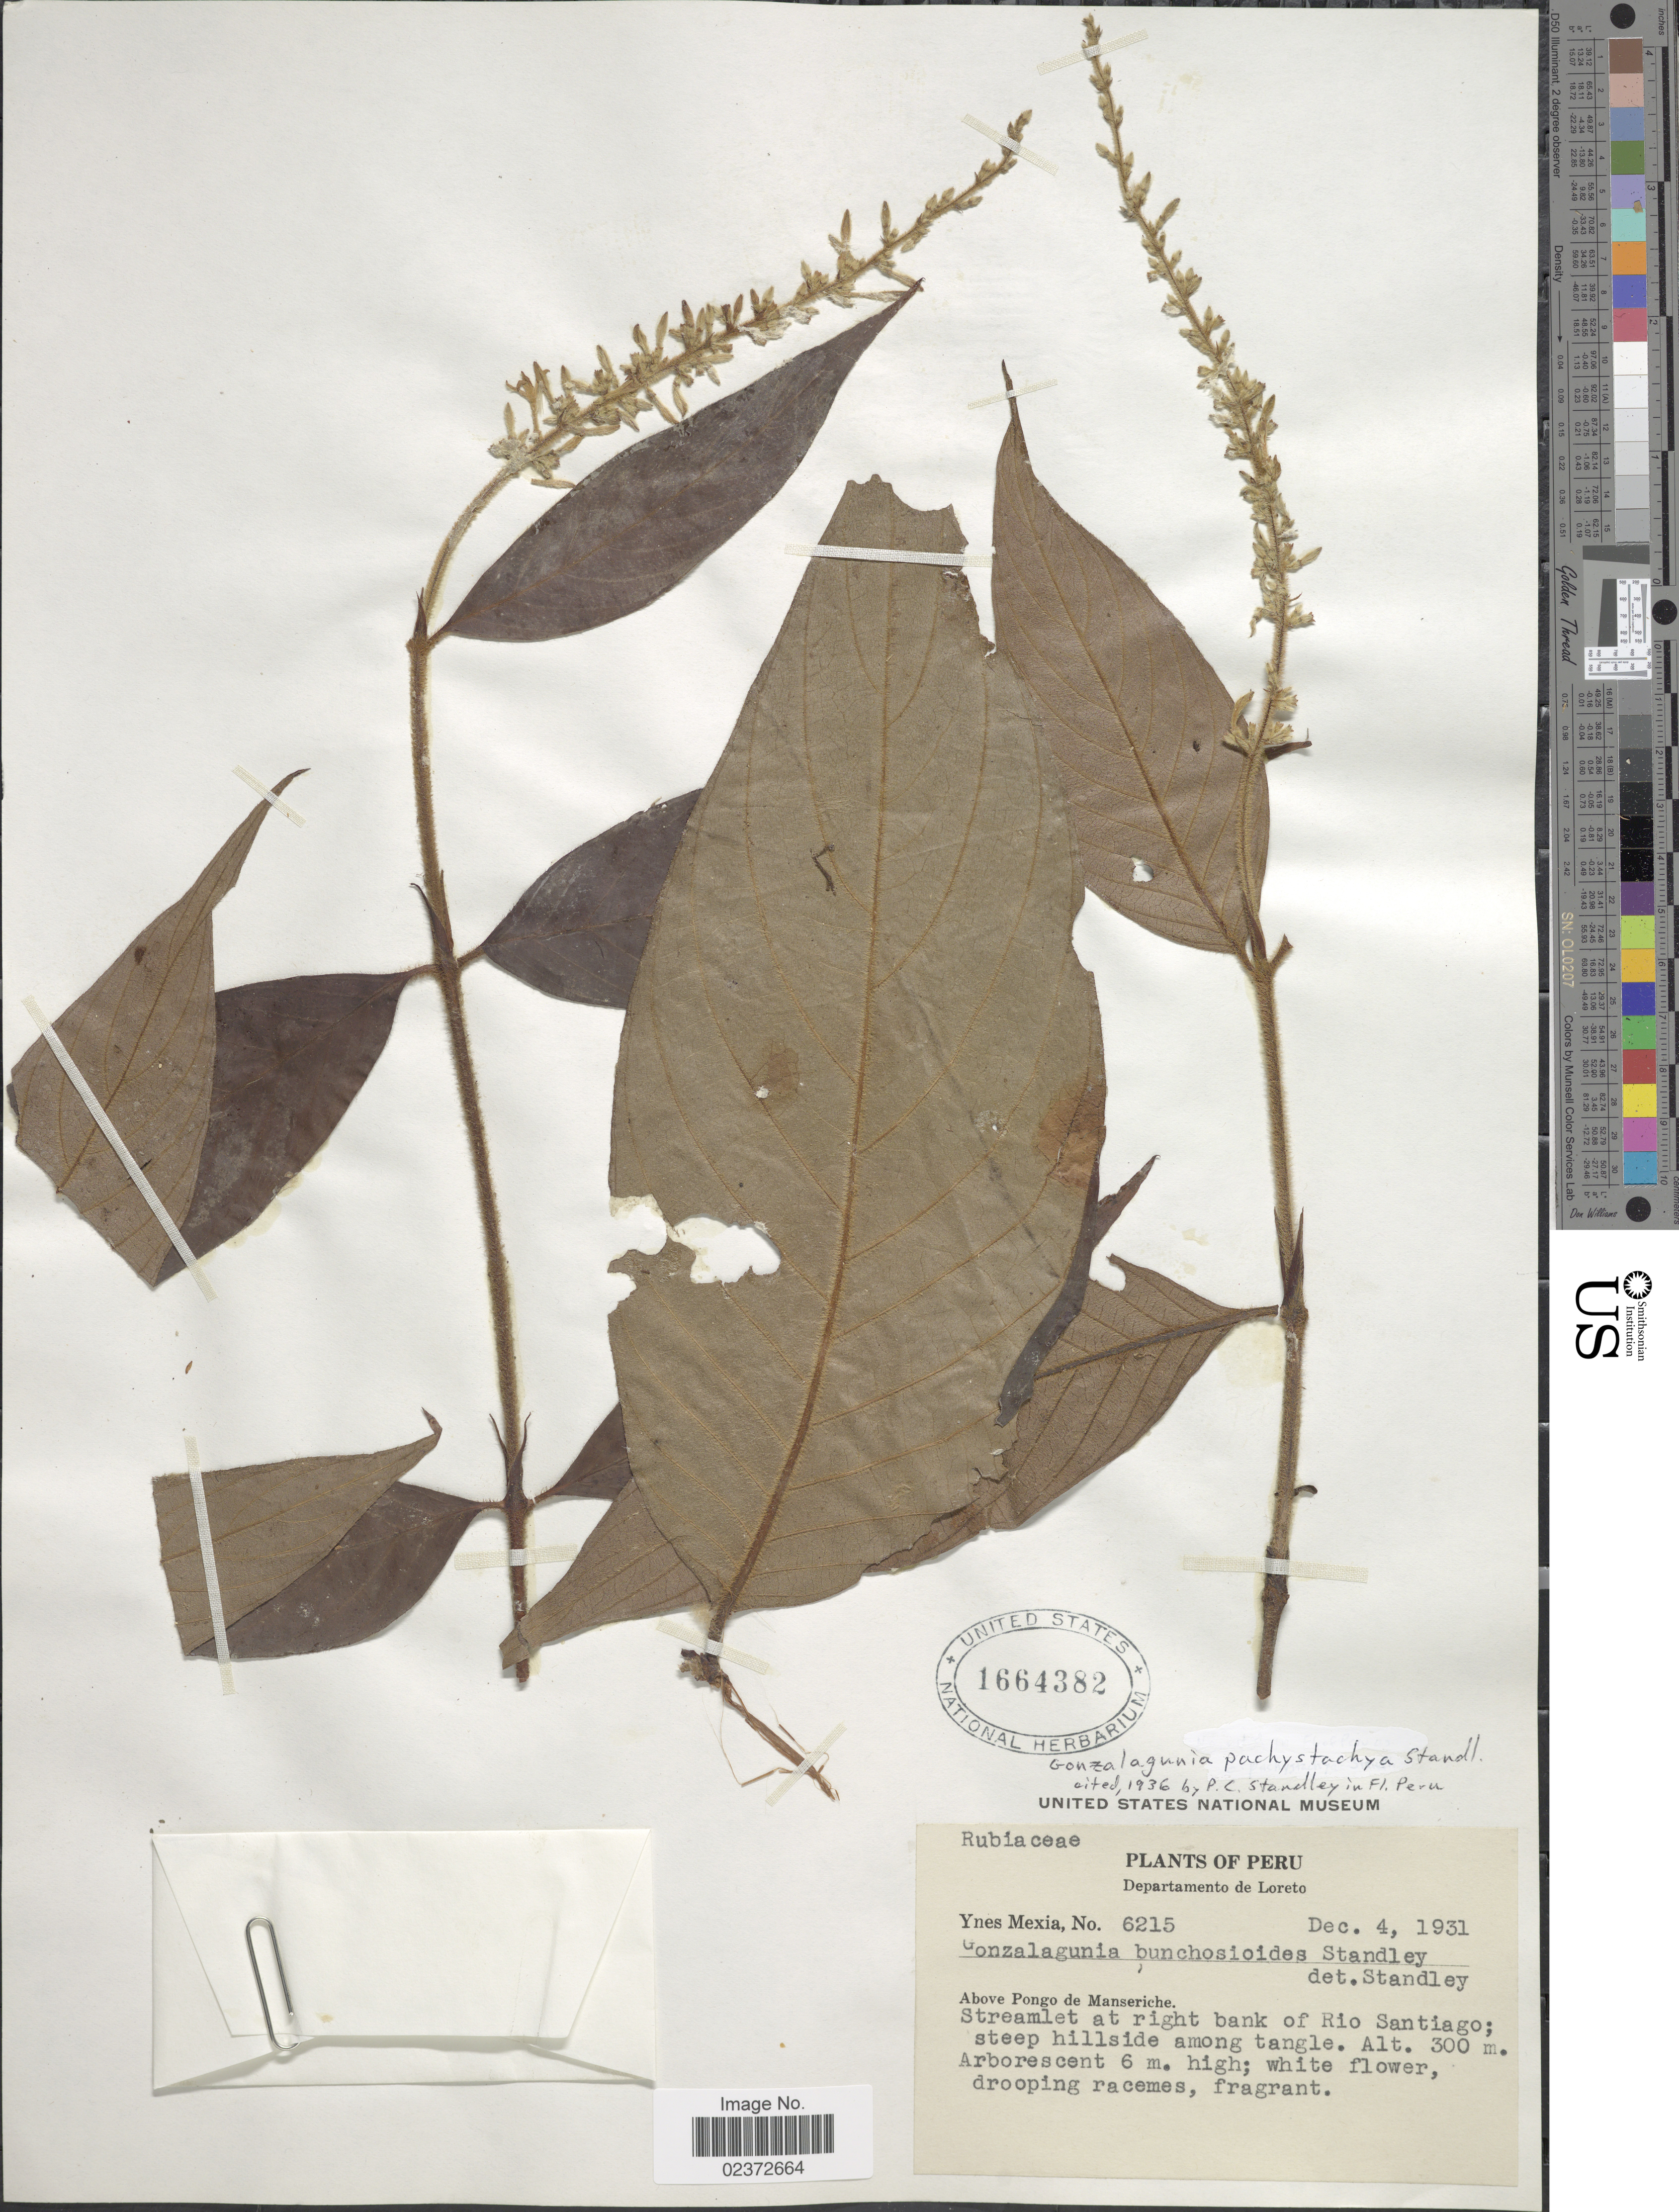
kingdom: Plantae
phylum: Tracheophyta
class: Magnoliopsida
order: Gentianales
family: Rubiaceae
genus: Gonzalagunia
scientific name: Gonzalagunia pachystachya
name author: Standl.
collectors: Y. Mexia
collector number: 6215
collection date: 1931-12-04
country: Peru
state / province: Loreto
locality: Above Pongo de Manseriche. Streamlet at right bank of Rio Santiago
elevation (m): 300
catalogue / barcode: US 1664382